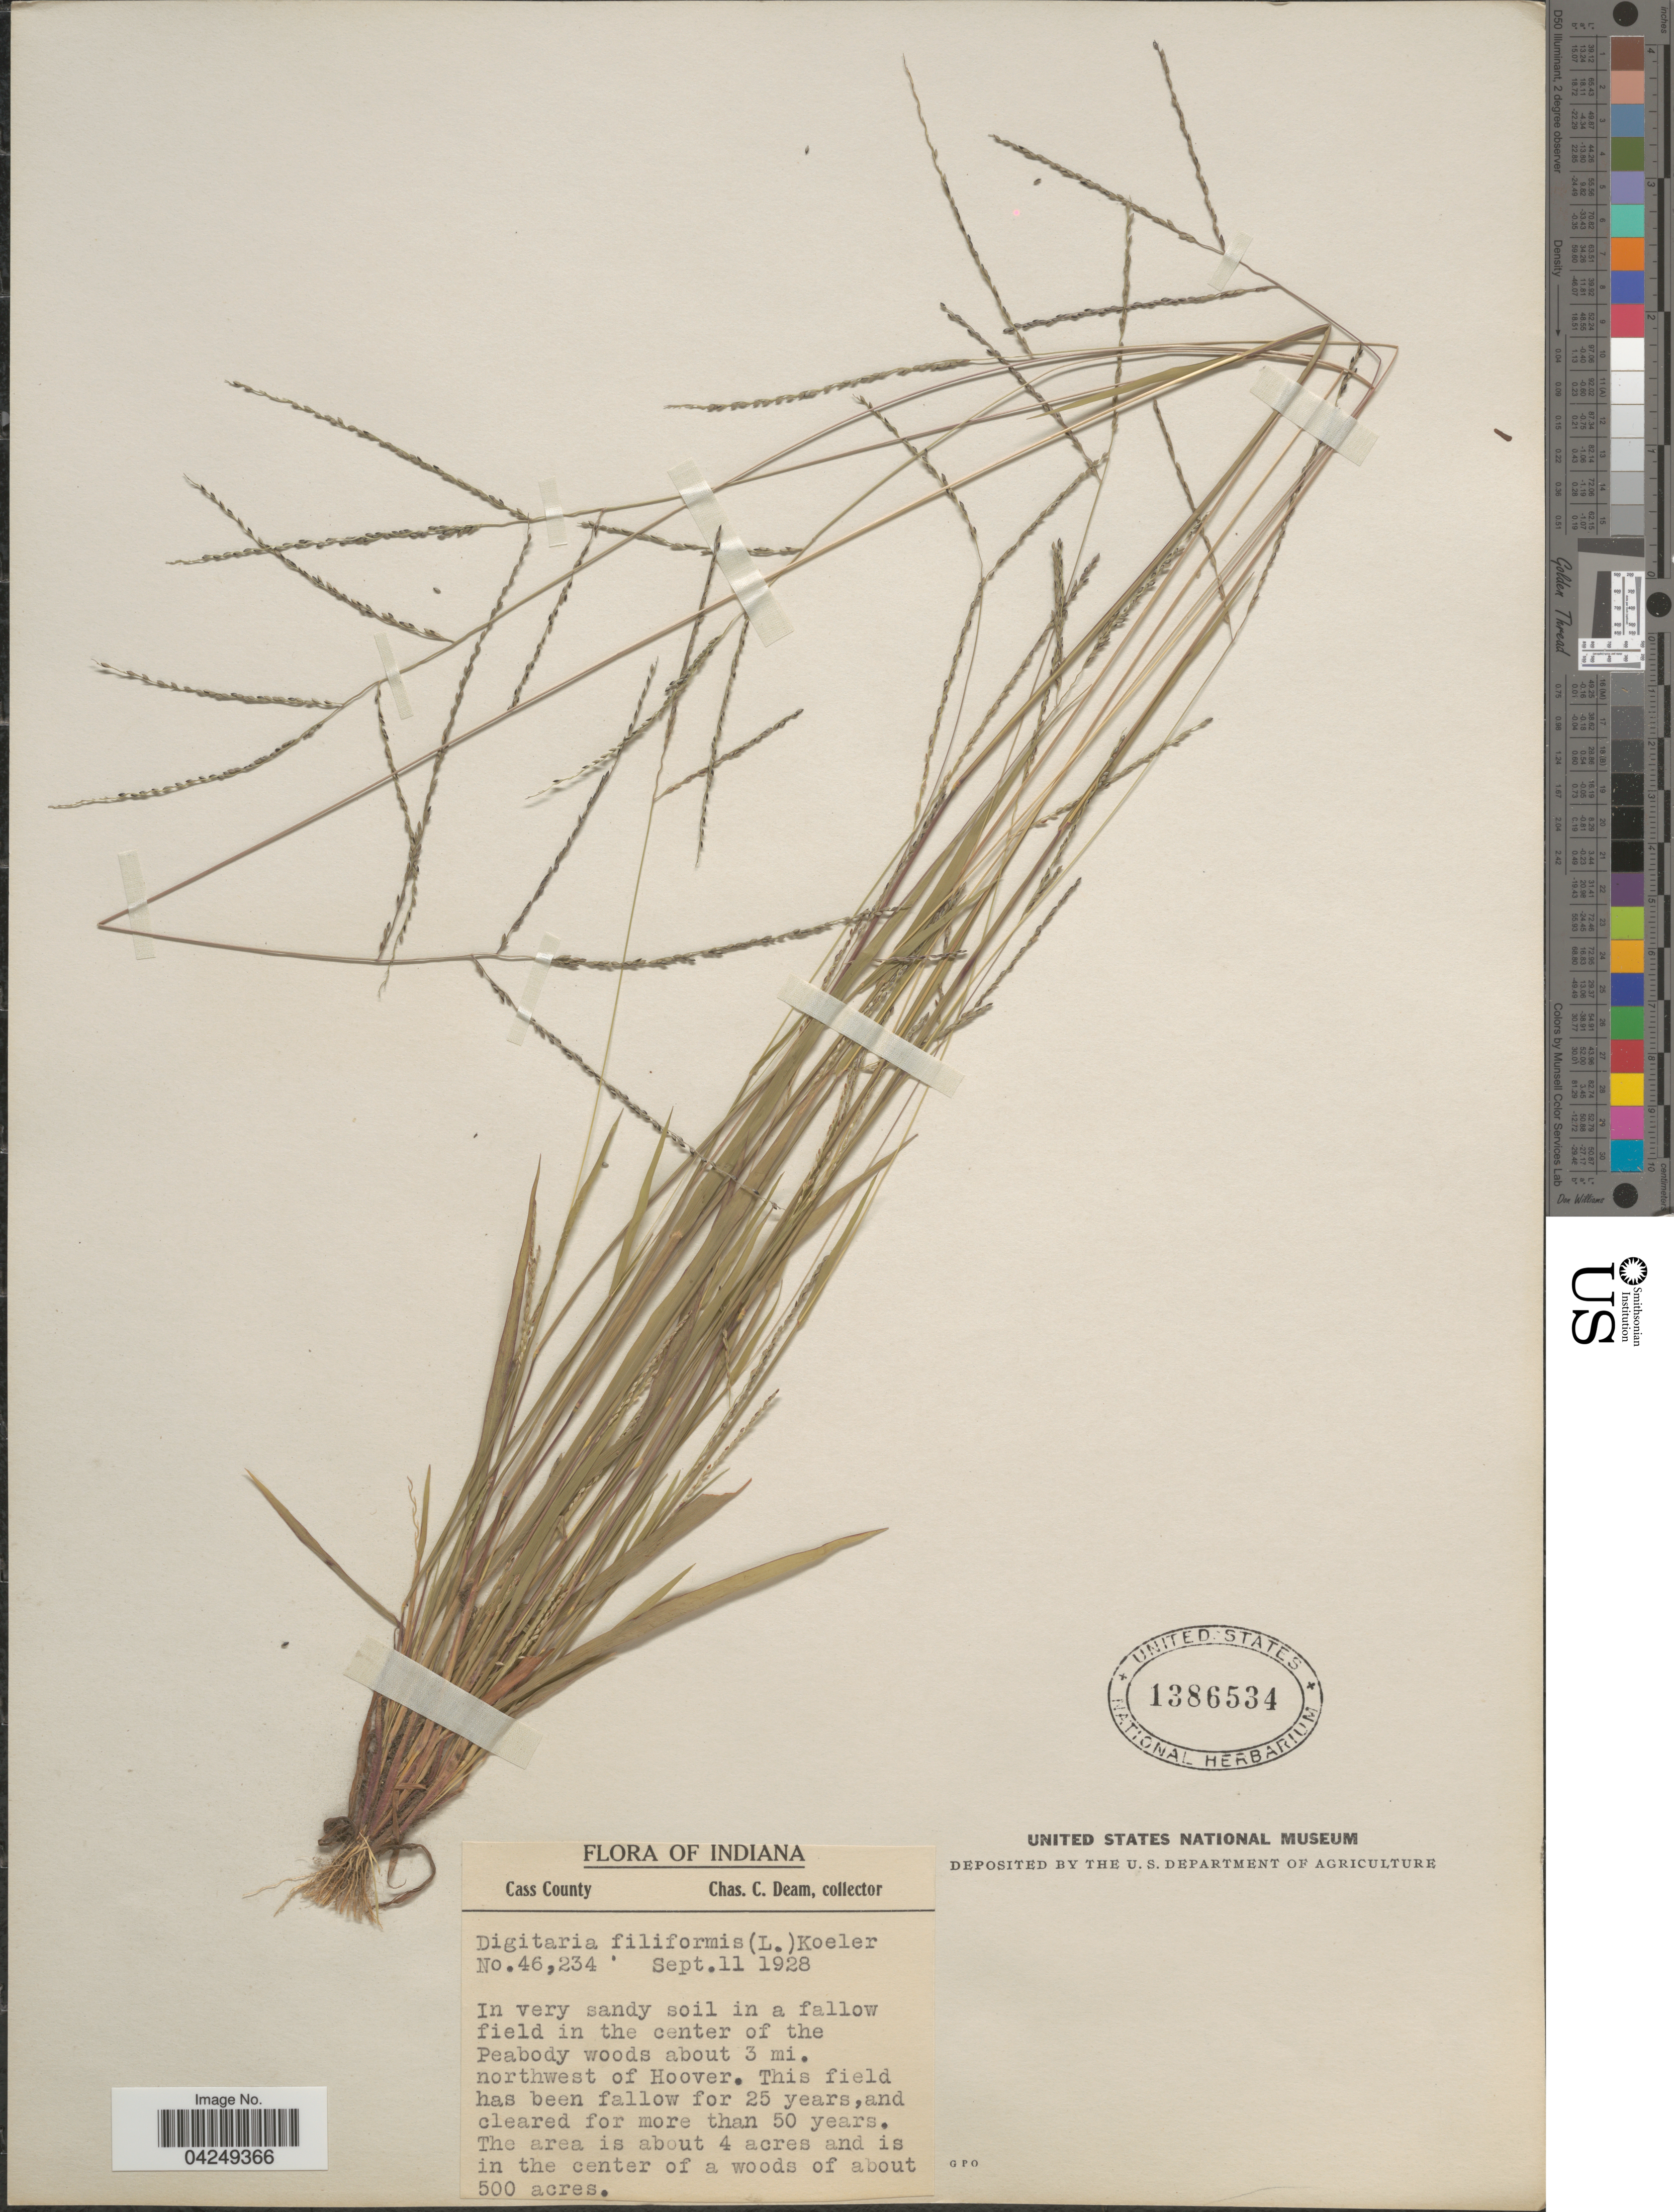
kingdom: Plantae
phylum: Tracheophyta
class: Liliopsida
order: Poales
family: Poaceae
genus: Digitaria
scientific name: Digitaria filiformis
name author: (L.) Koeler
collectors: C. C. Deam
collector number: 46234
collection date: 1928-09-11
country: United States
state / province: Indiana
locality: Cass County. In very sandy soil in a fallow field in the center of the Peabody woods about 3 mi. northwest of Hoover.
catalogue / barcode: US 1386534